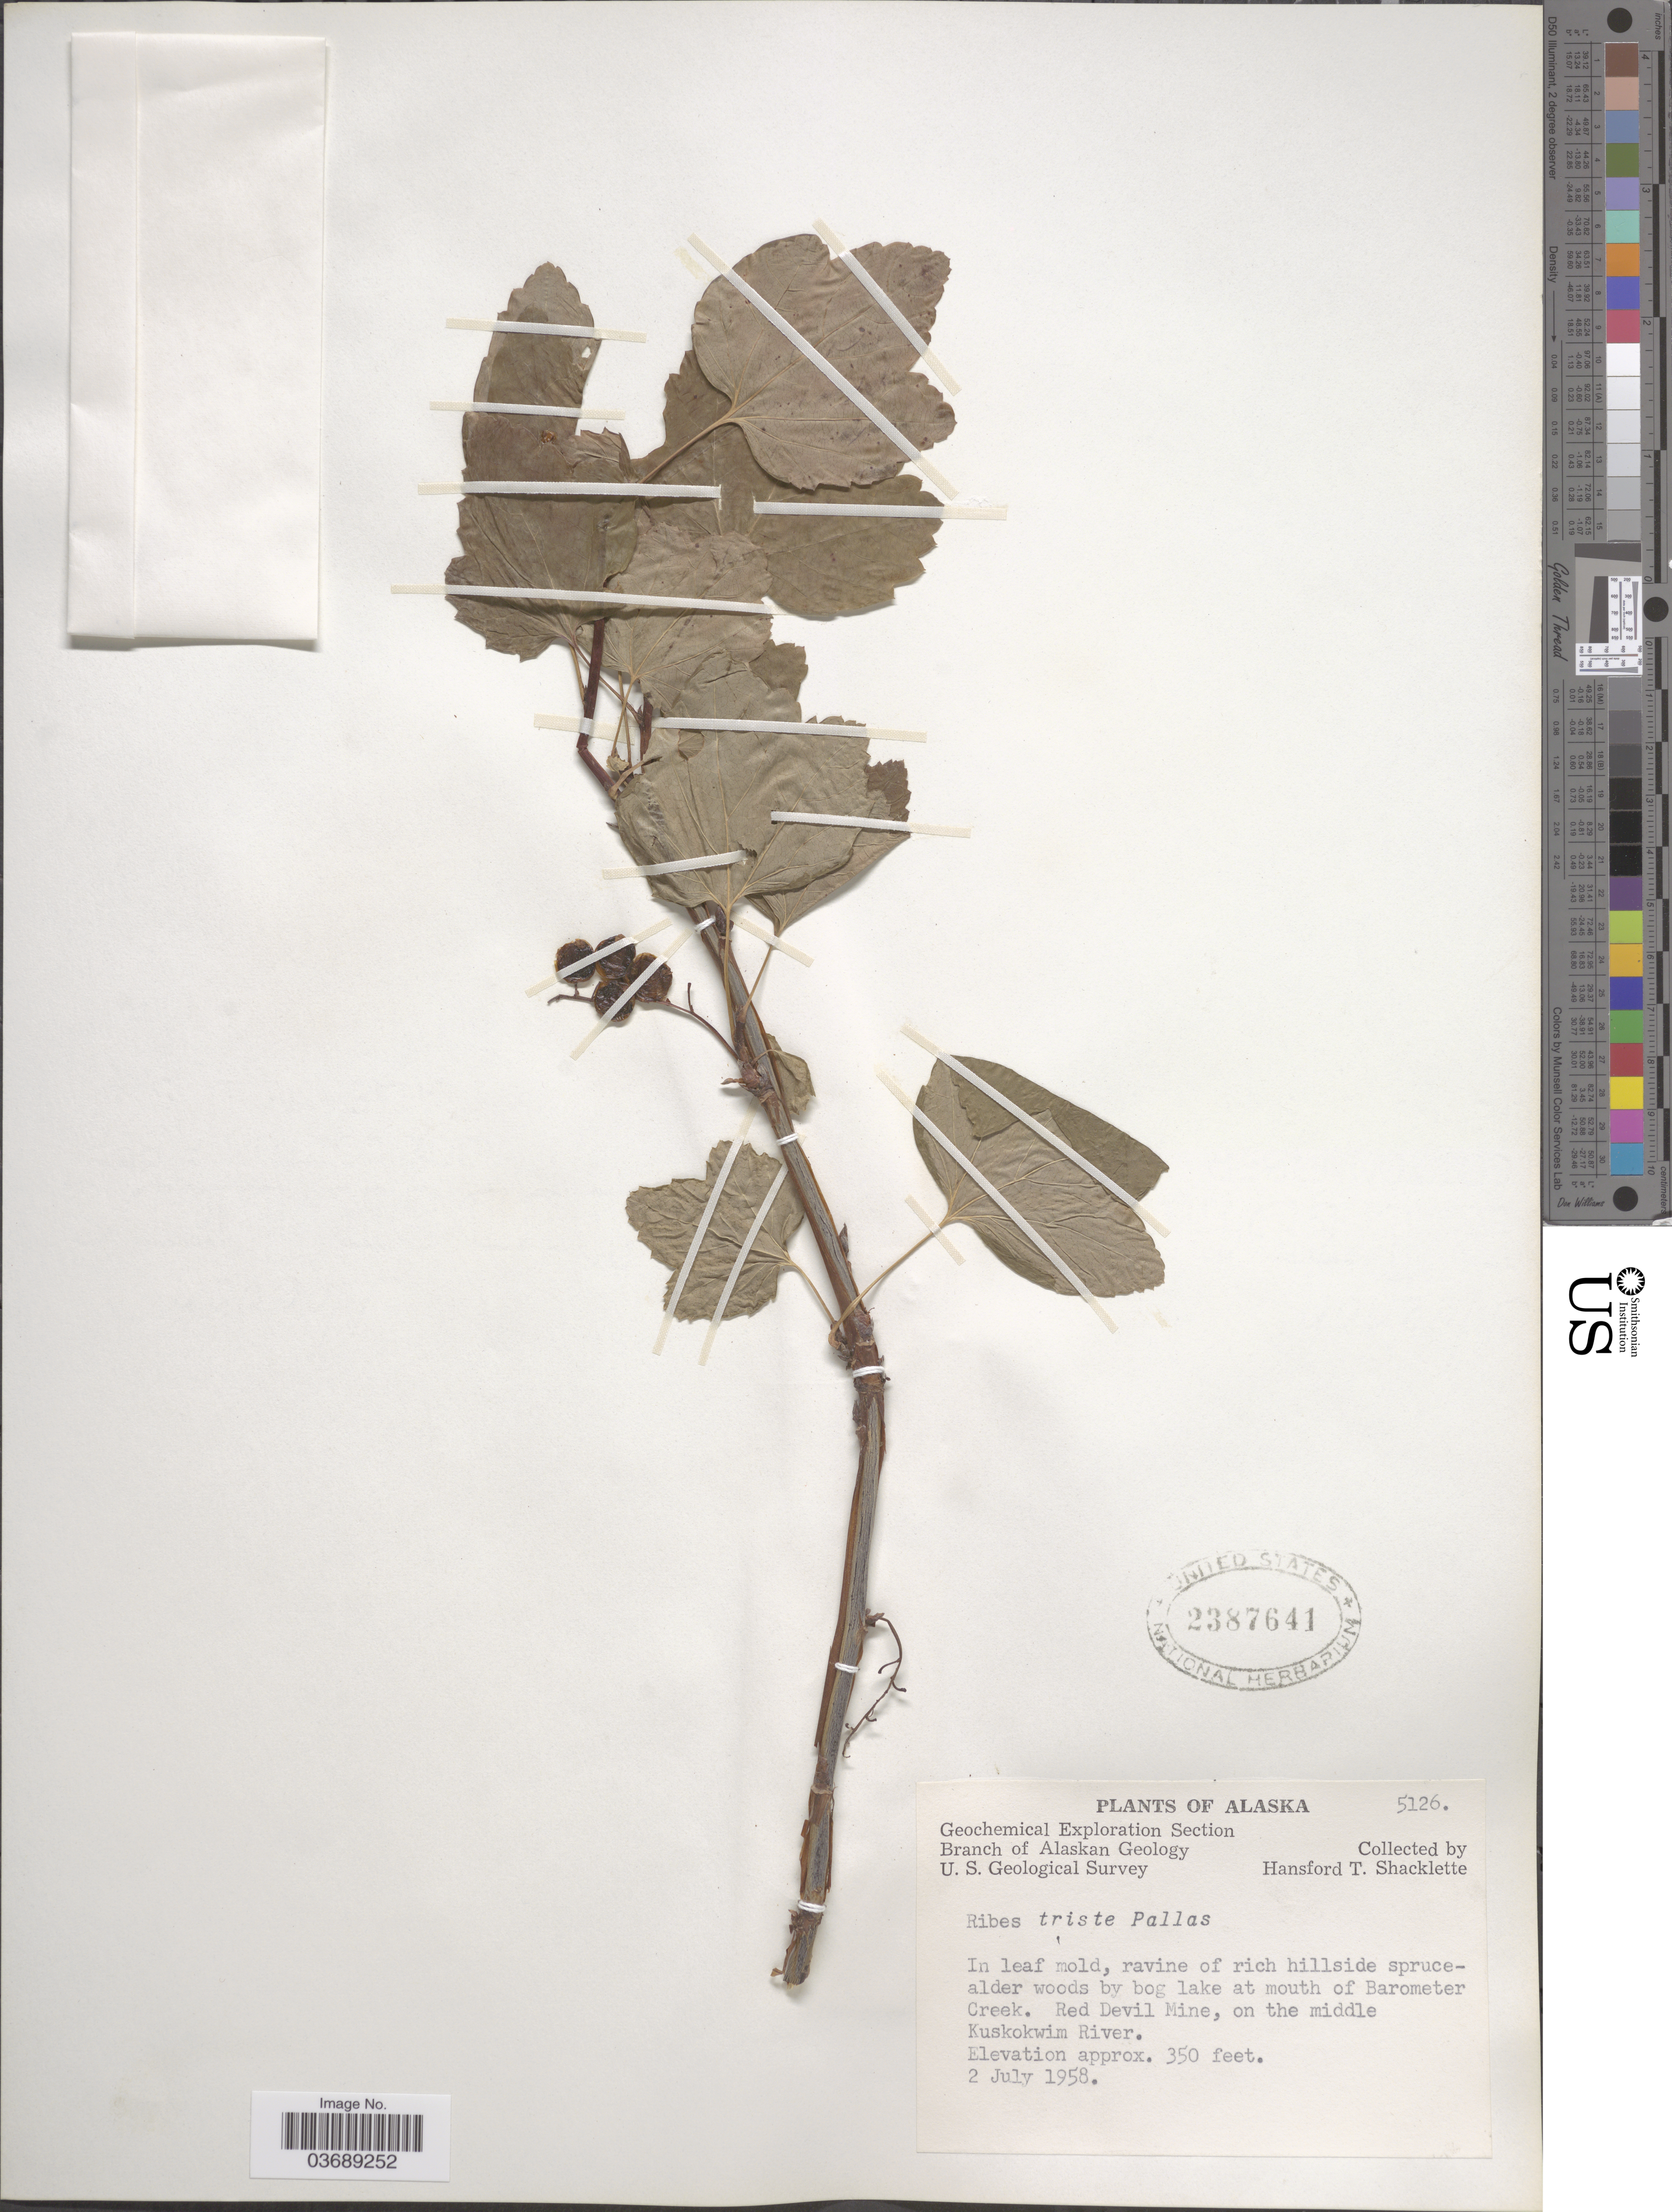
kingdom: Plantae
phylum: Tracheophyta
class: Magnoliopsida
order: Saxifragales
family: Grossulariaceae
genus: Ribes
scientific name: Ribes triste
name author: Pall.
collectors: H. Shacklette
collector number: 5126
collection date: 1958-07-02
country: United States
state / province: Alaska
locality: In leaf mold, ravine of rich hillside spruce-alder woods by bog lake at mouth of Barometer Creek. Red Devil Mine, on the middle Kuskokwim River.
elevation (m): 107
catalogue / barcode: US 2387641